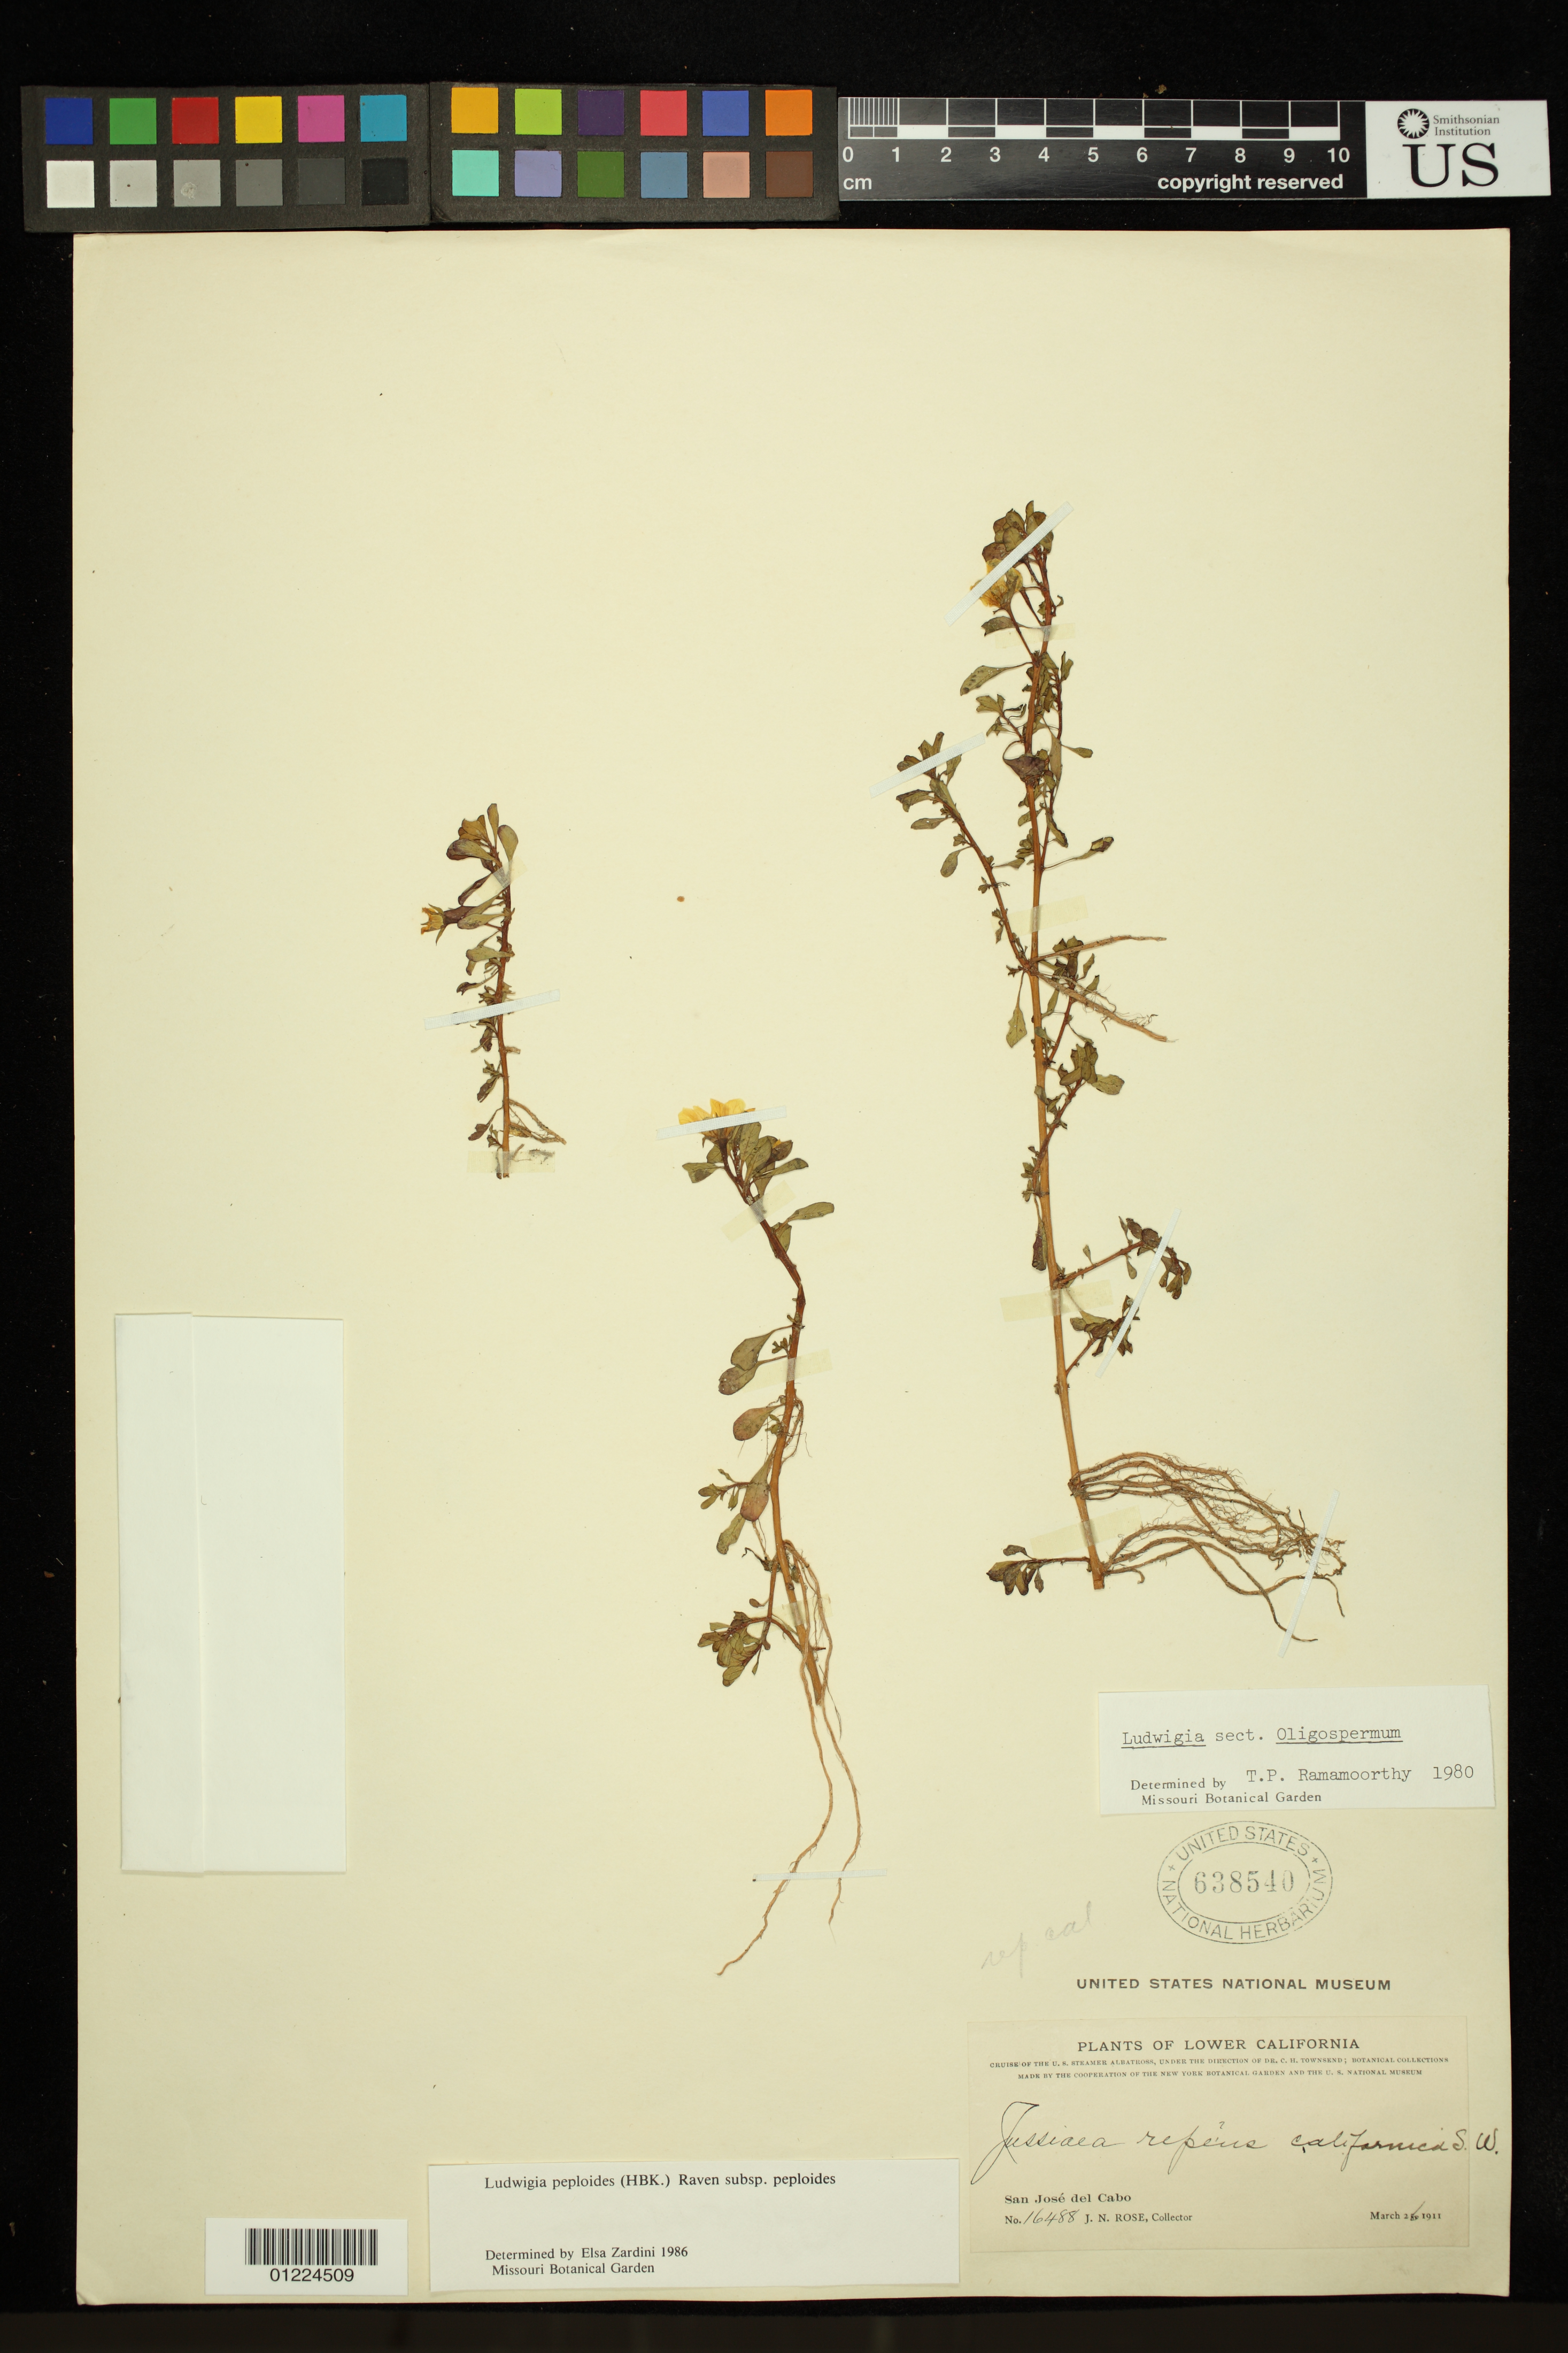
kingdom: Plantae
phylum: Tracheophyta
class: Magnoliopsida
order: Myrtales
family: Onagraceae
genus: Ludwigia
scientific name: Ludwigia peploides subsp. peploides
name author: (Kunth) P.H. Raven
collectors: J. N. Rose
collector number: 16488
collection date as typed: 26 Mar 1911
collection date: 1911-03-26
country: Mexico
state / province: Baja California Sur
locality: San José del Cabo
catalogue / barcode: US 638540